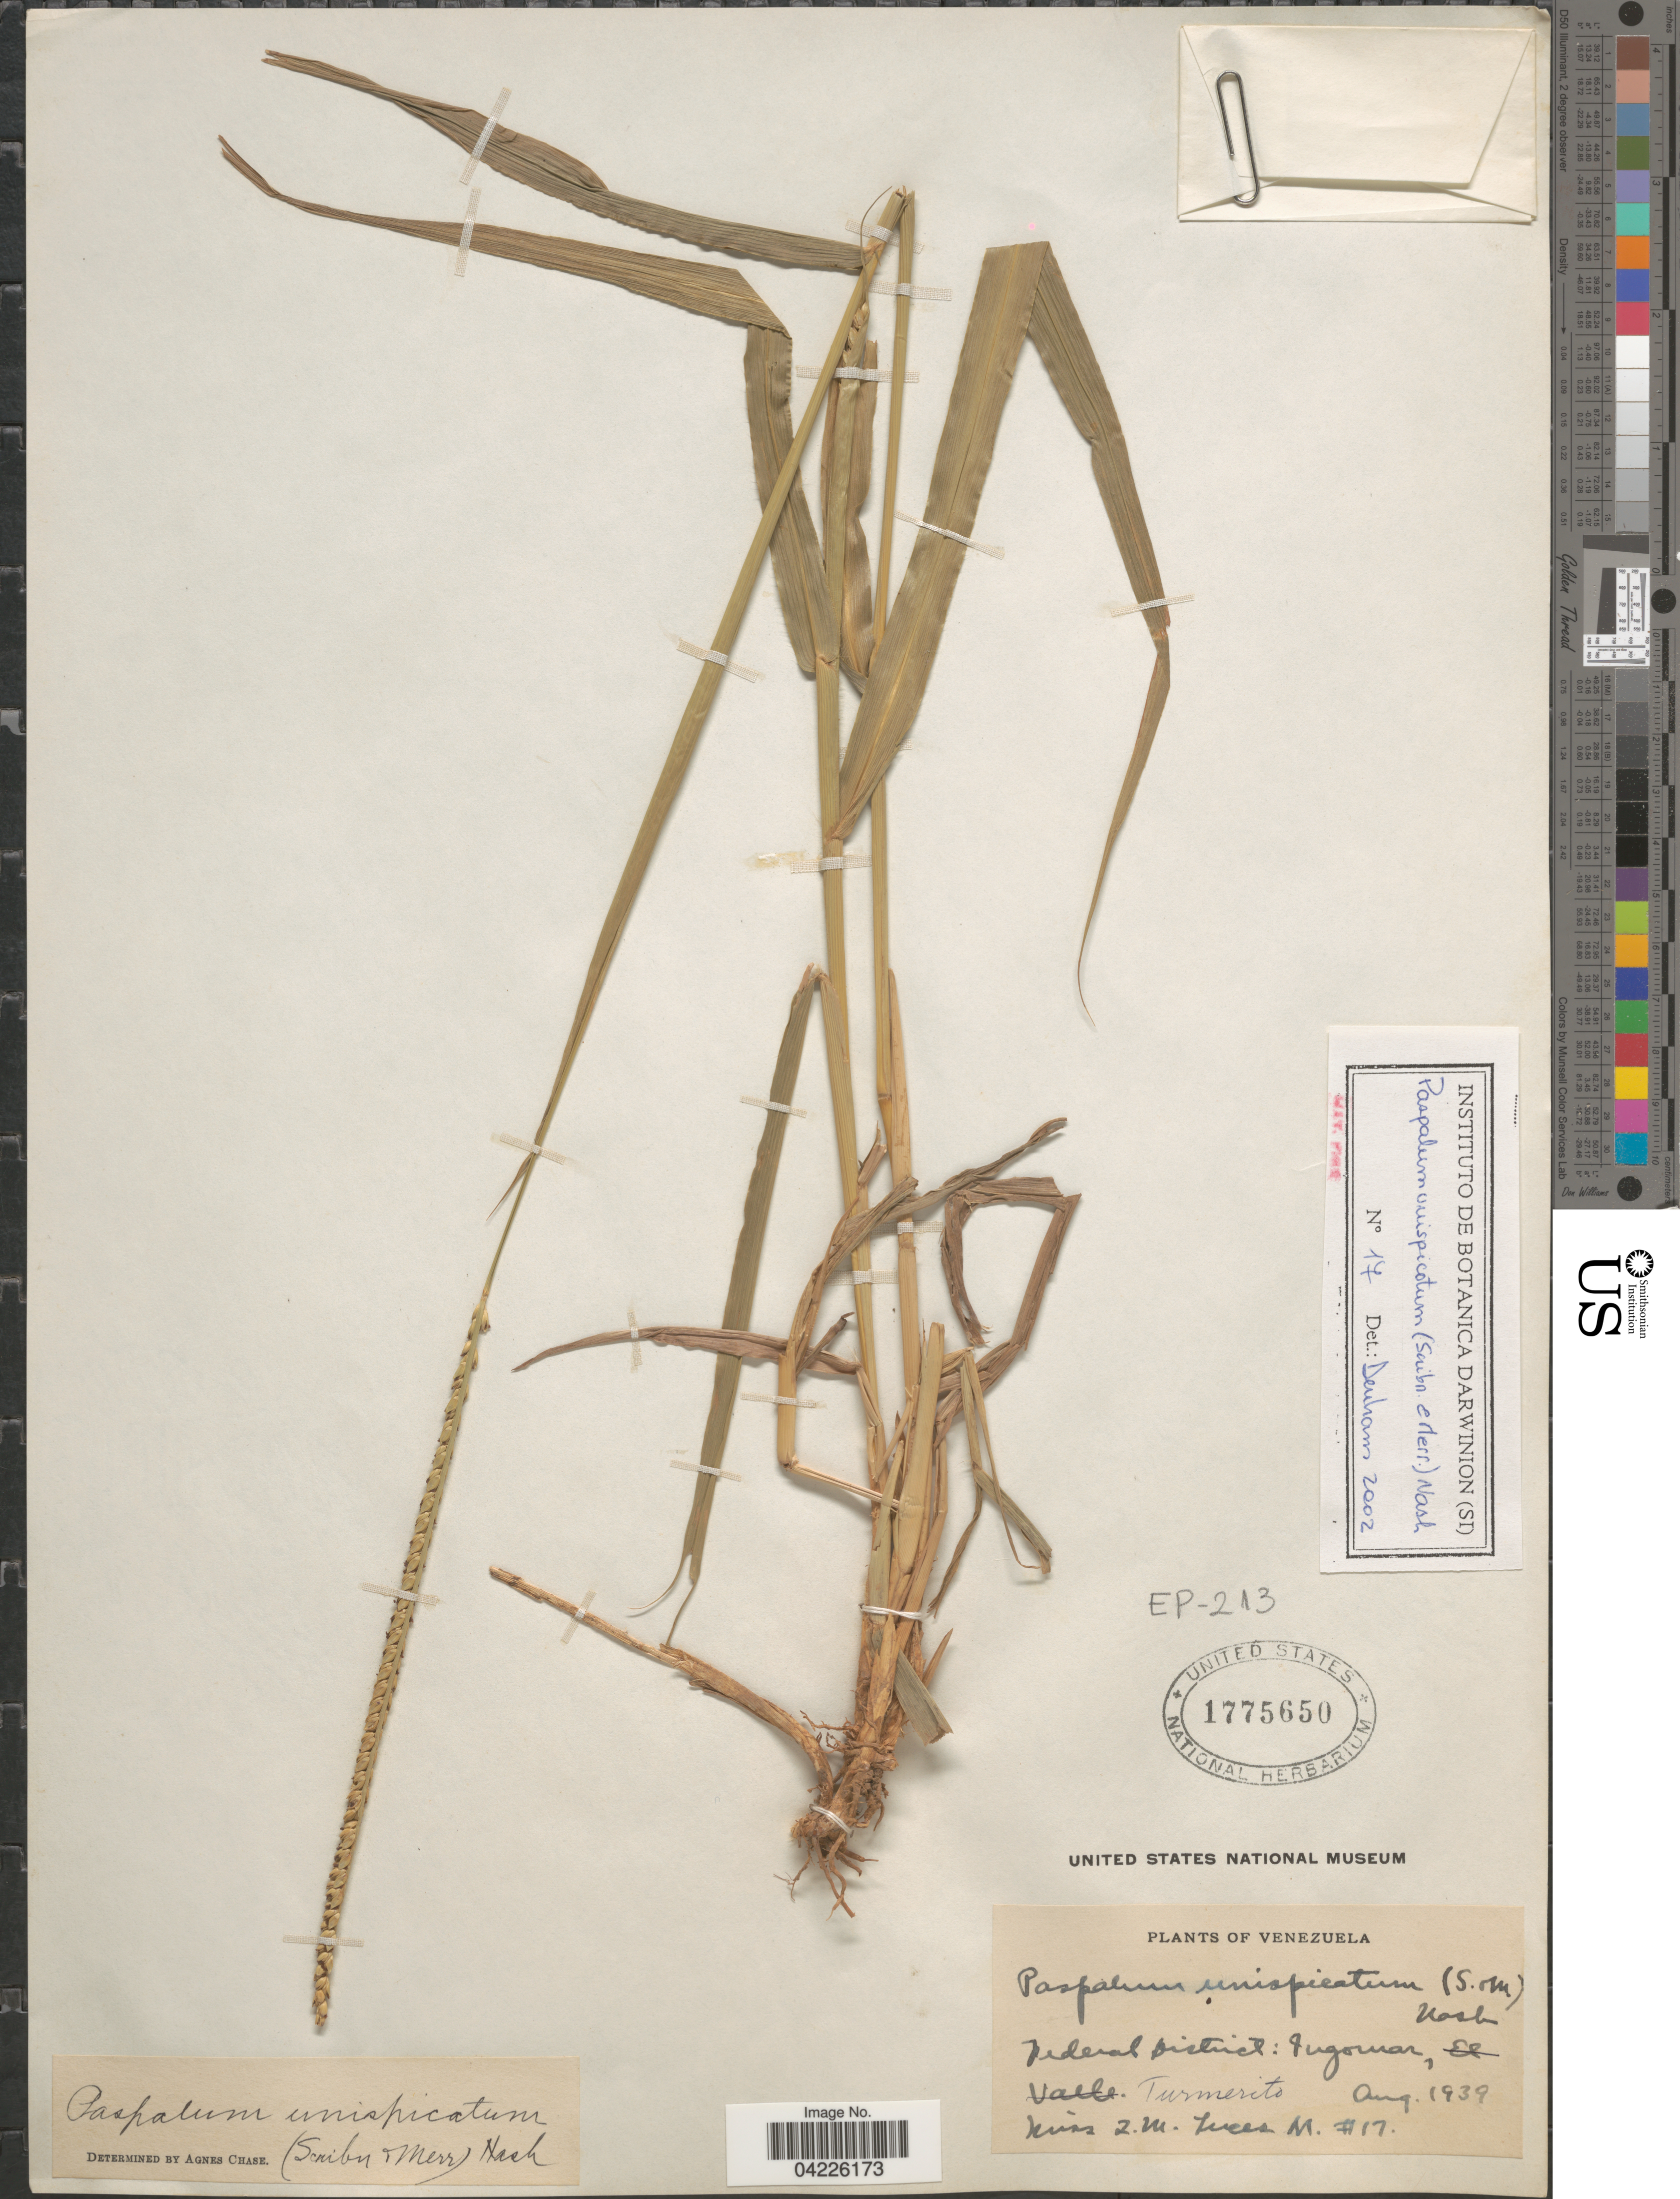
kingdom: Plantae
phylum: Tracheophyta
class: Liliopsida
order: Poales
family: Poaceae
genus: Paspalum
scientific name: Paspalum unispicatum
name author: (Scribn. & Merr.) Nash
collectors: L. Lucas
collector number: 17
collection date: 1939-08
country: Venezuela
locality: Federal District: Ingomar, Turmerito.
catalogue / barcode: US 1775650